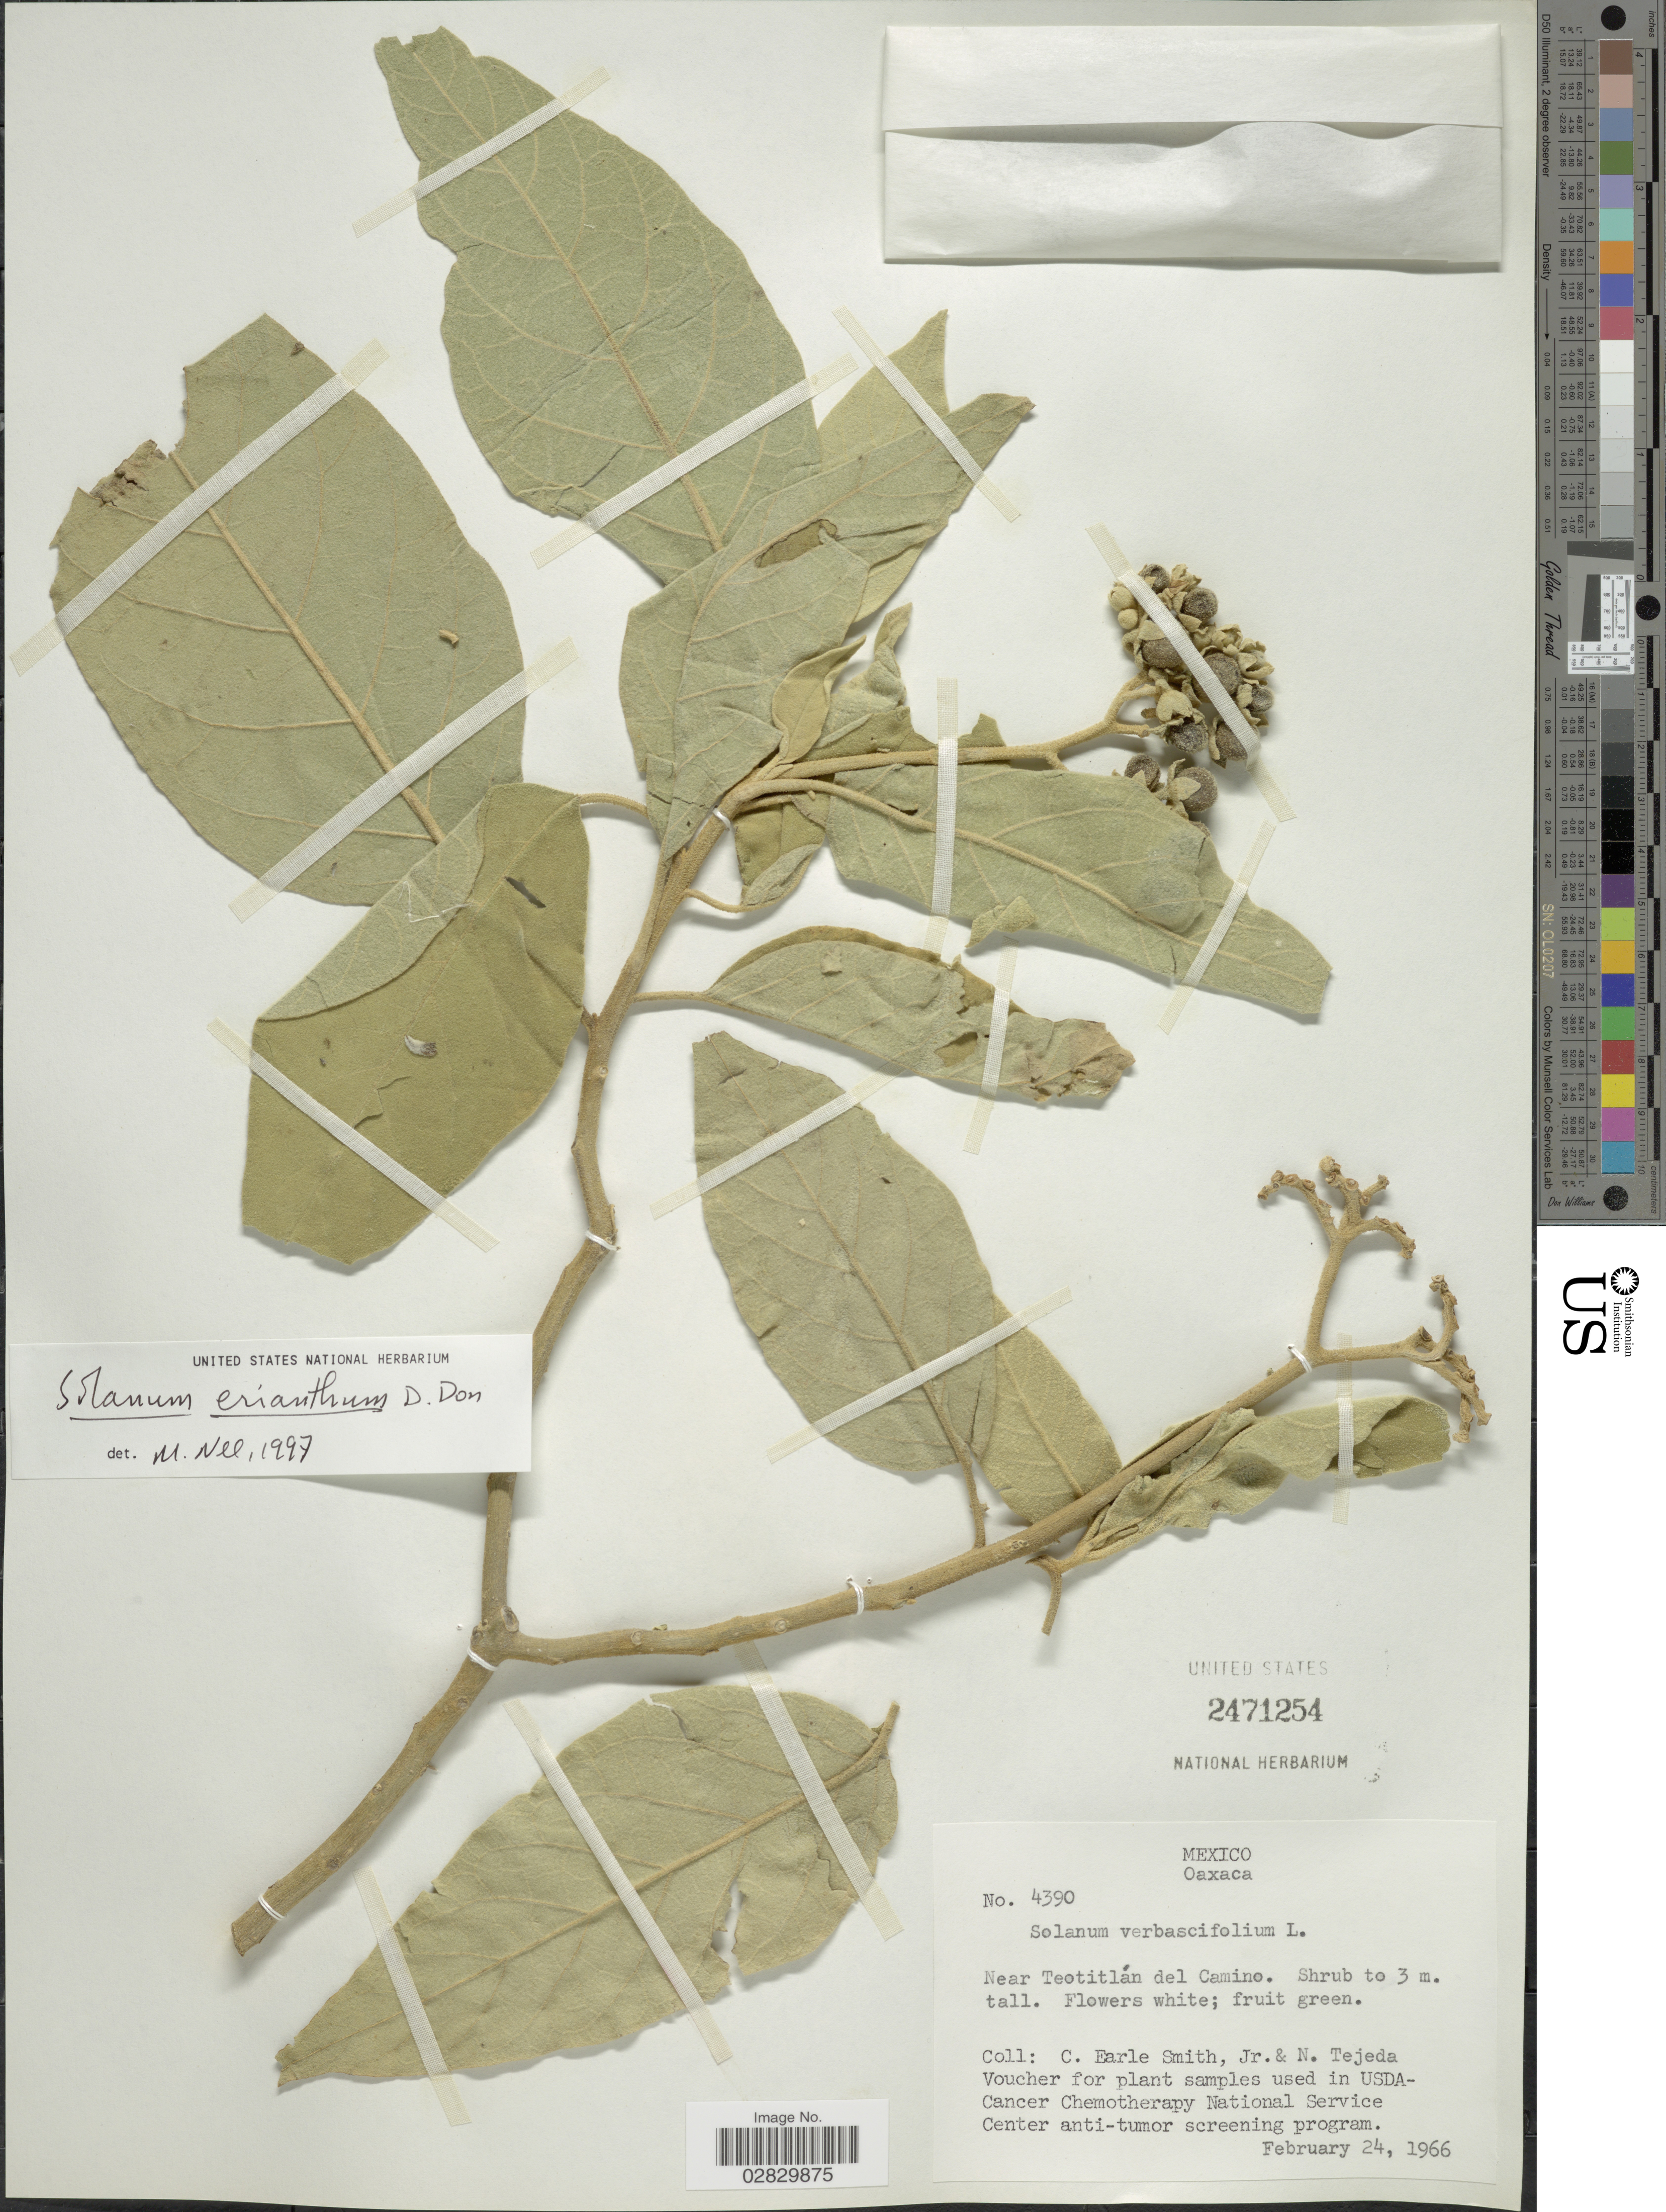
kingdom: Plantae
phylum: Tracheophyta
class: Magnoliopsida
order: Solanales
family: Solanaceae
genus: Solanum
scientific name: Solanum erianthum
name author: D. Don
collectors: C. E. Smith Jr. & N. Tejeda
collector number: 4390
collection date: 1966-02-24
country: Mexico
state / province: Oaxaca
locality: Near Teotitlán del Camino.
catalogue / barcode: US 2471254